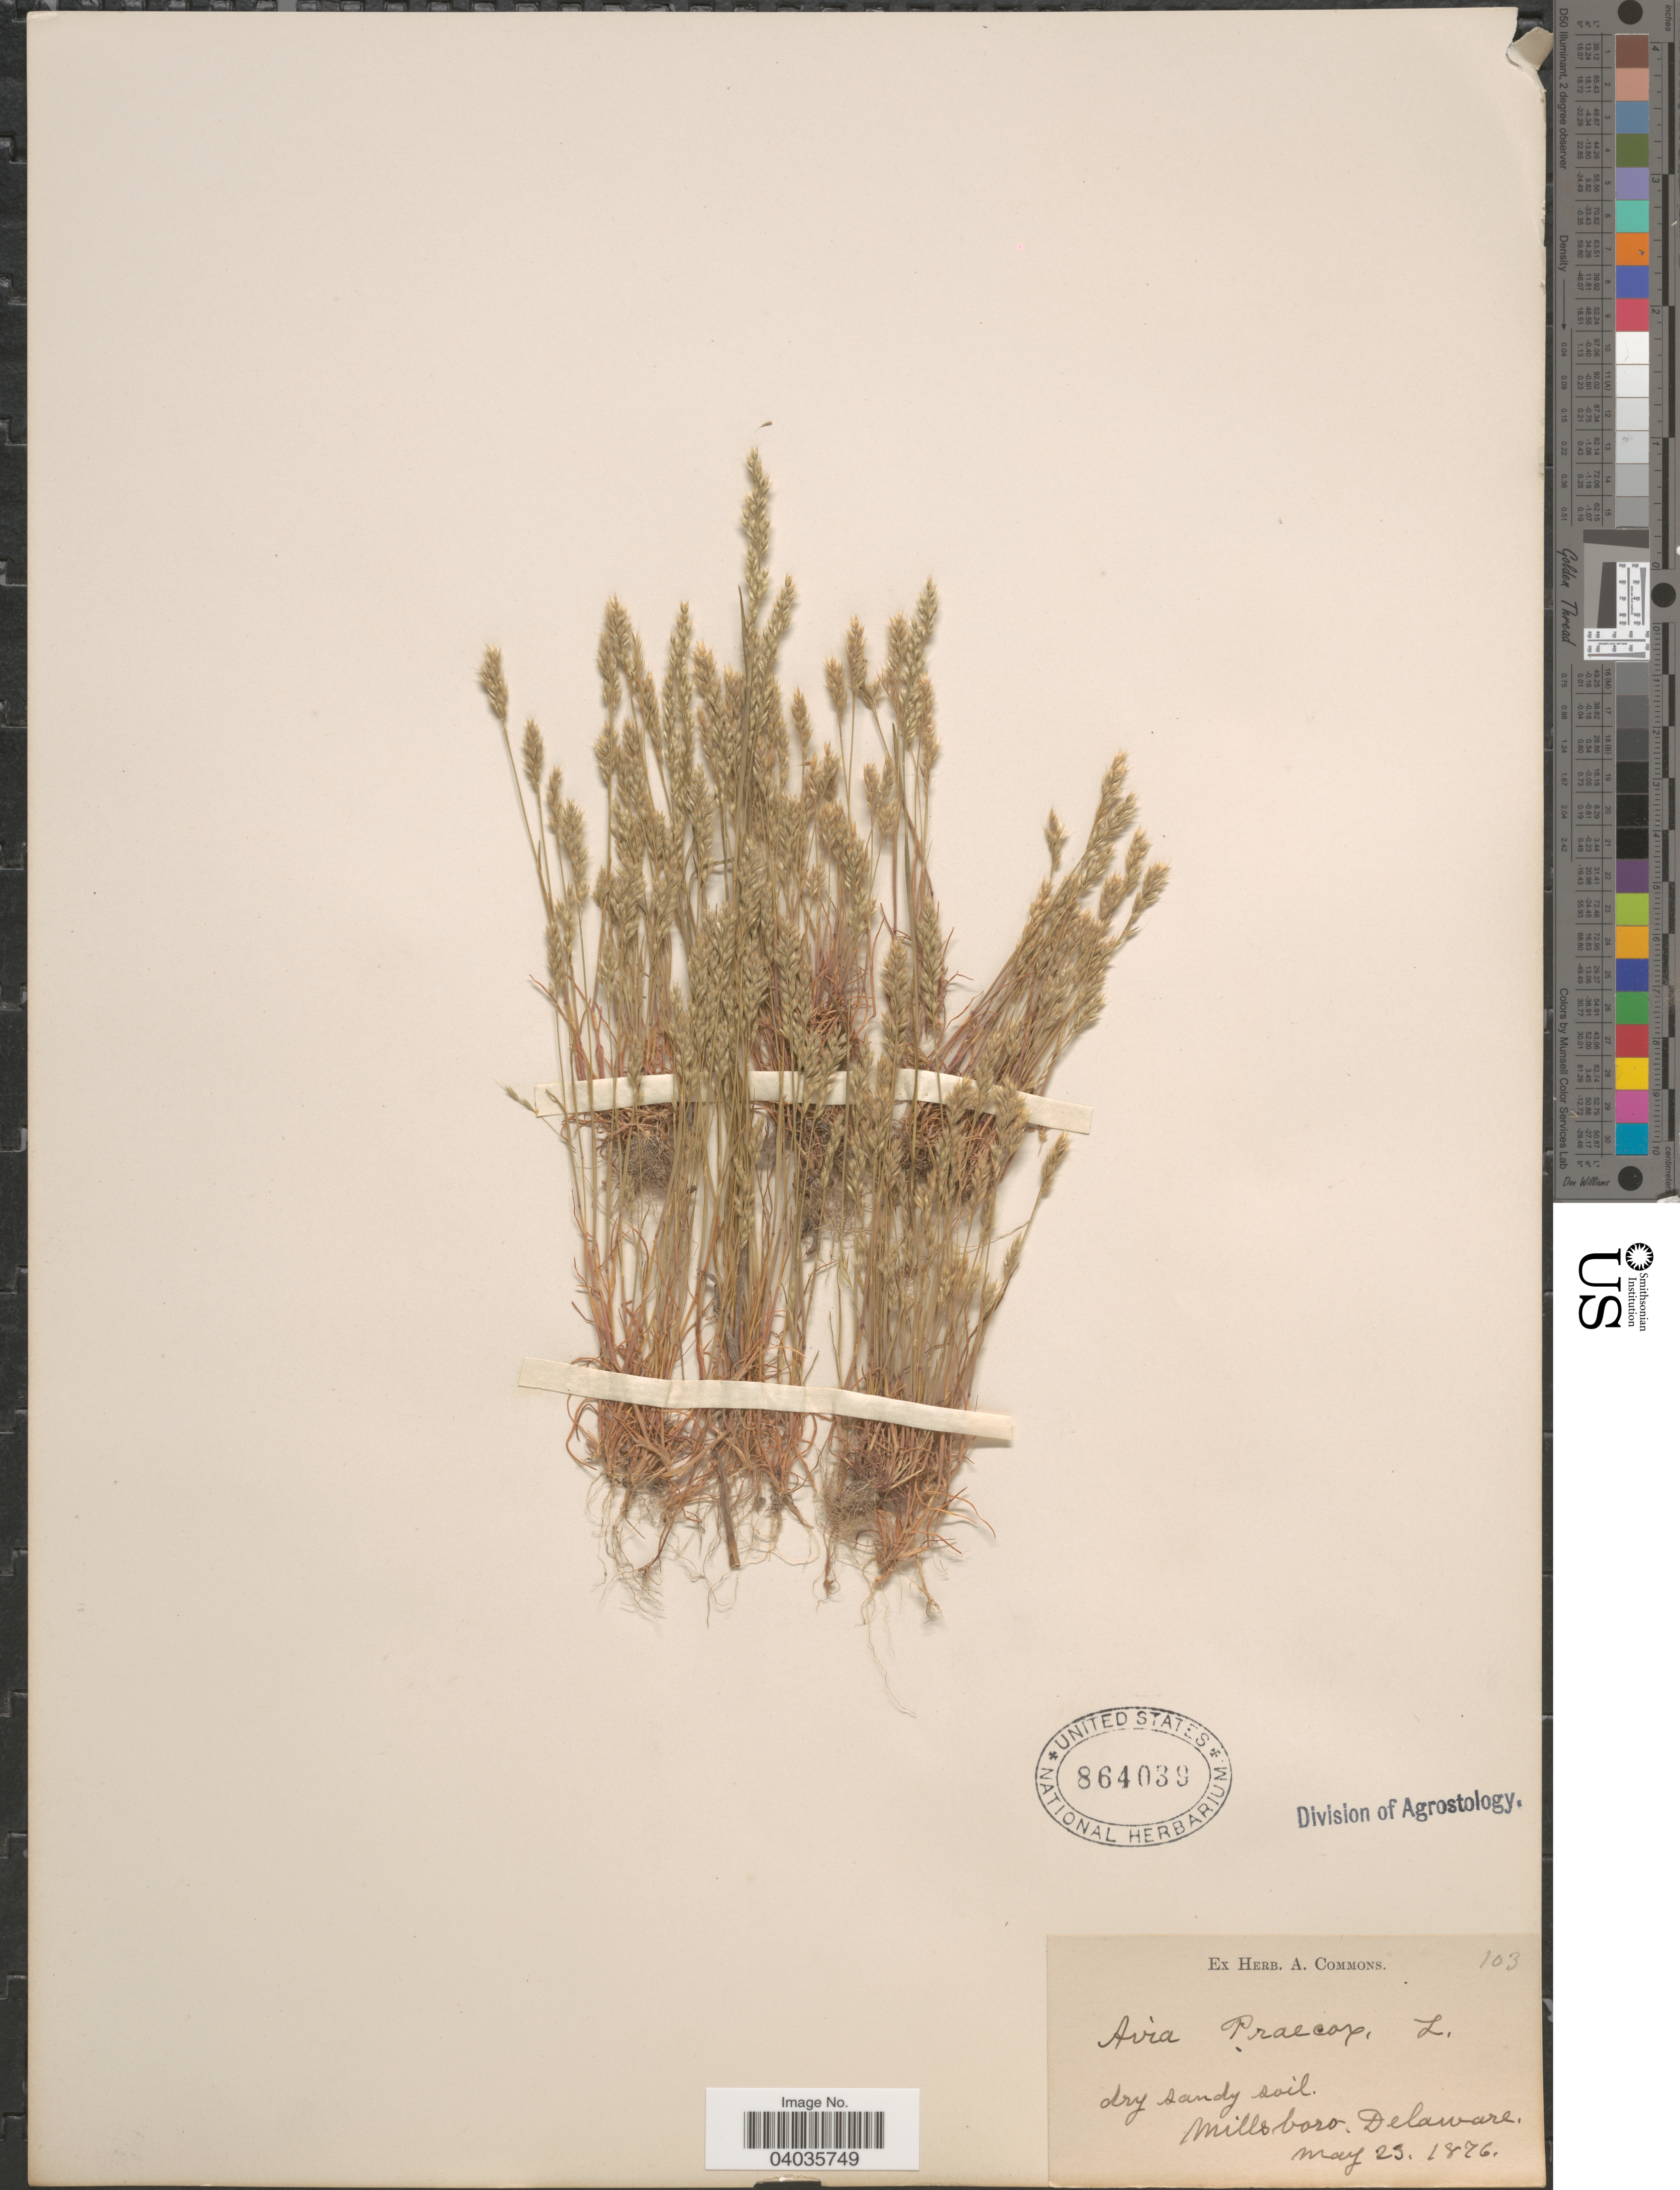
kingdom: Plantae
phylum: Tracheophyta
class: Liliopsida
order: Poales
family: Poaceae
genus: Aira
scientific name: Aira praecox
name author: L.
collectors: ex herb. A. Commons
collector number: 103?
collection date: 1876-05-23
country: United States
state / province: Delaware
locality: Millsboro.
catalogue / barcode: US 864039